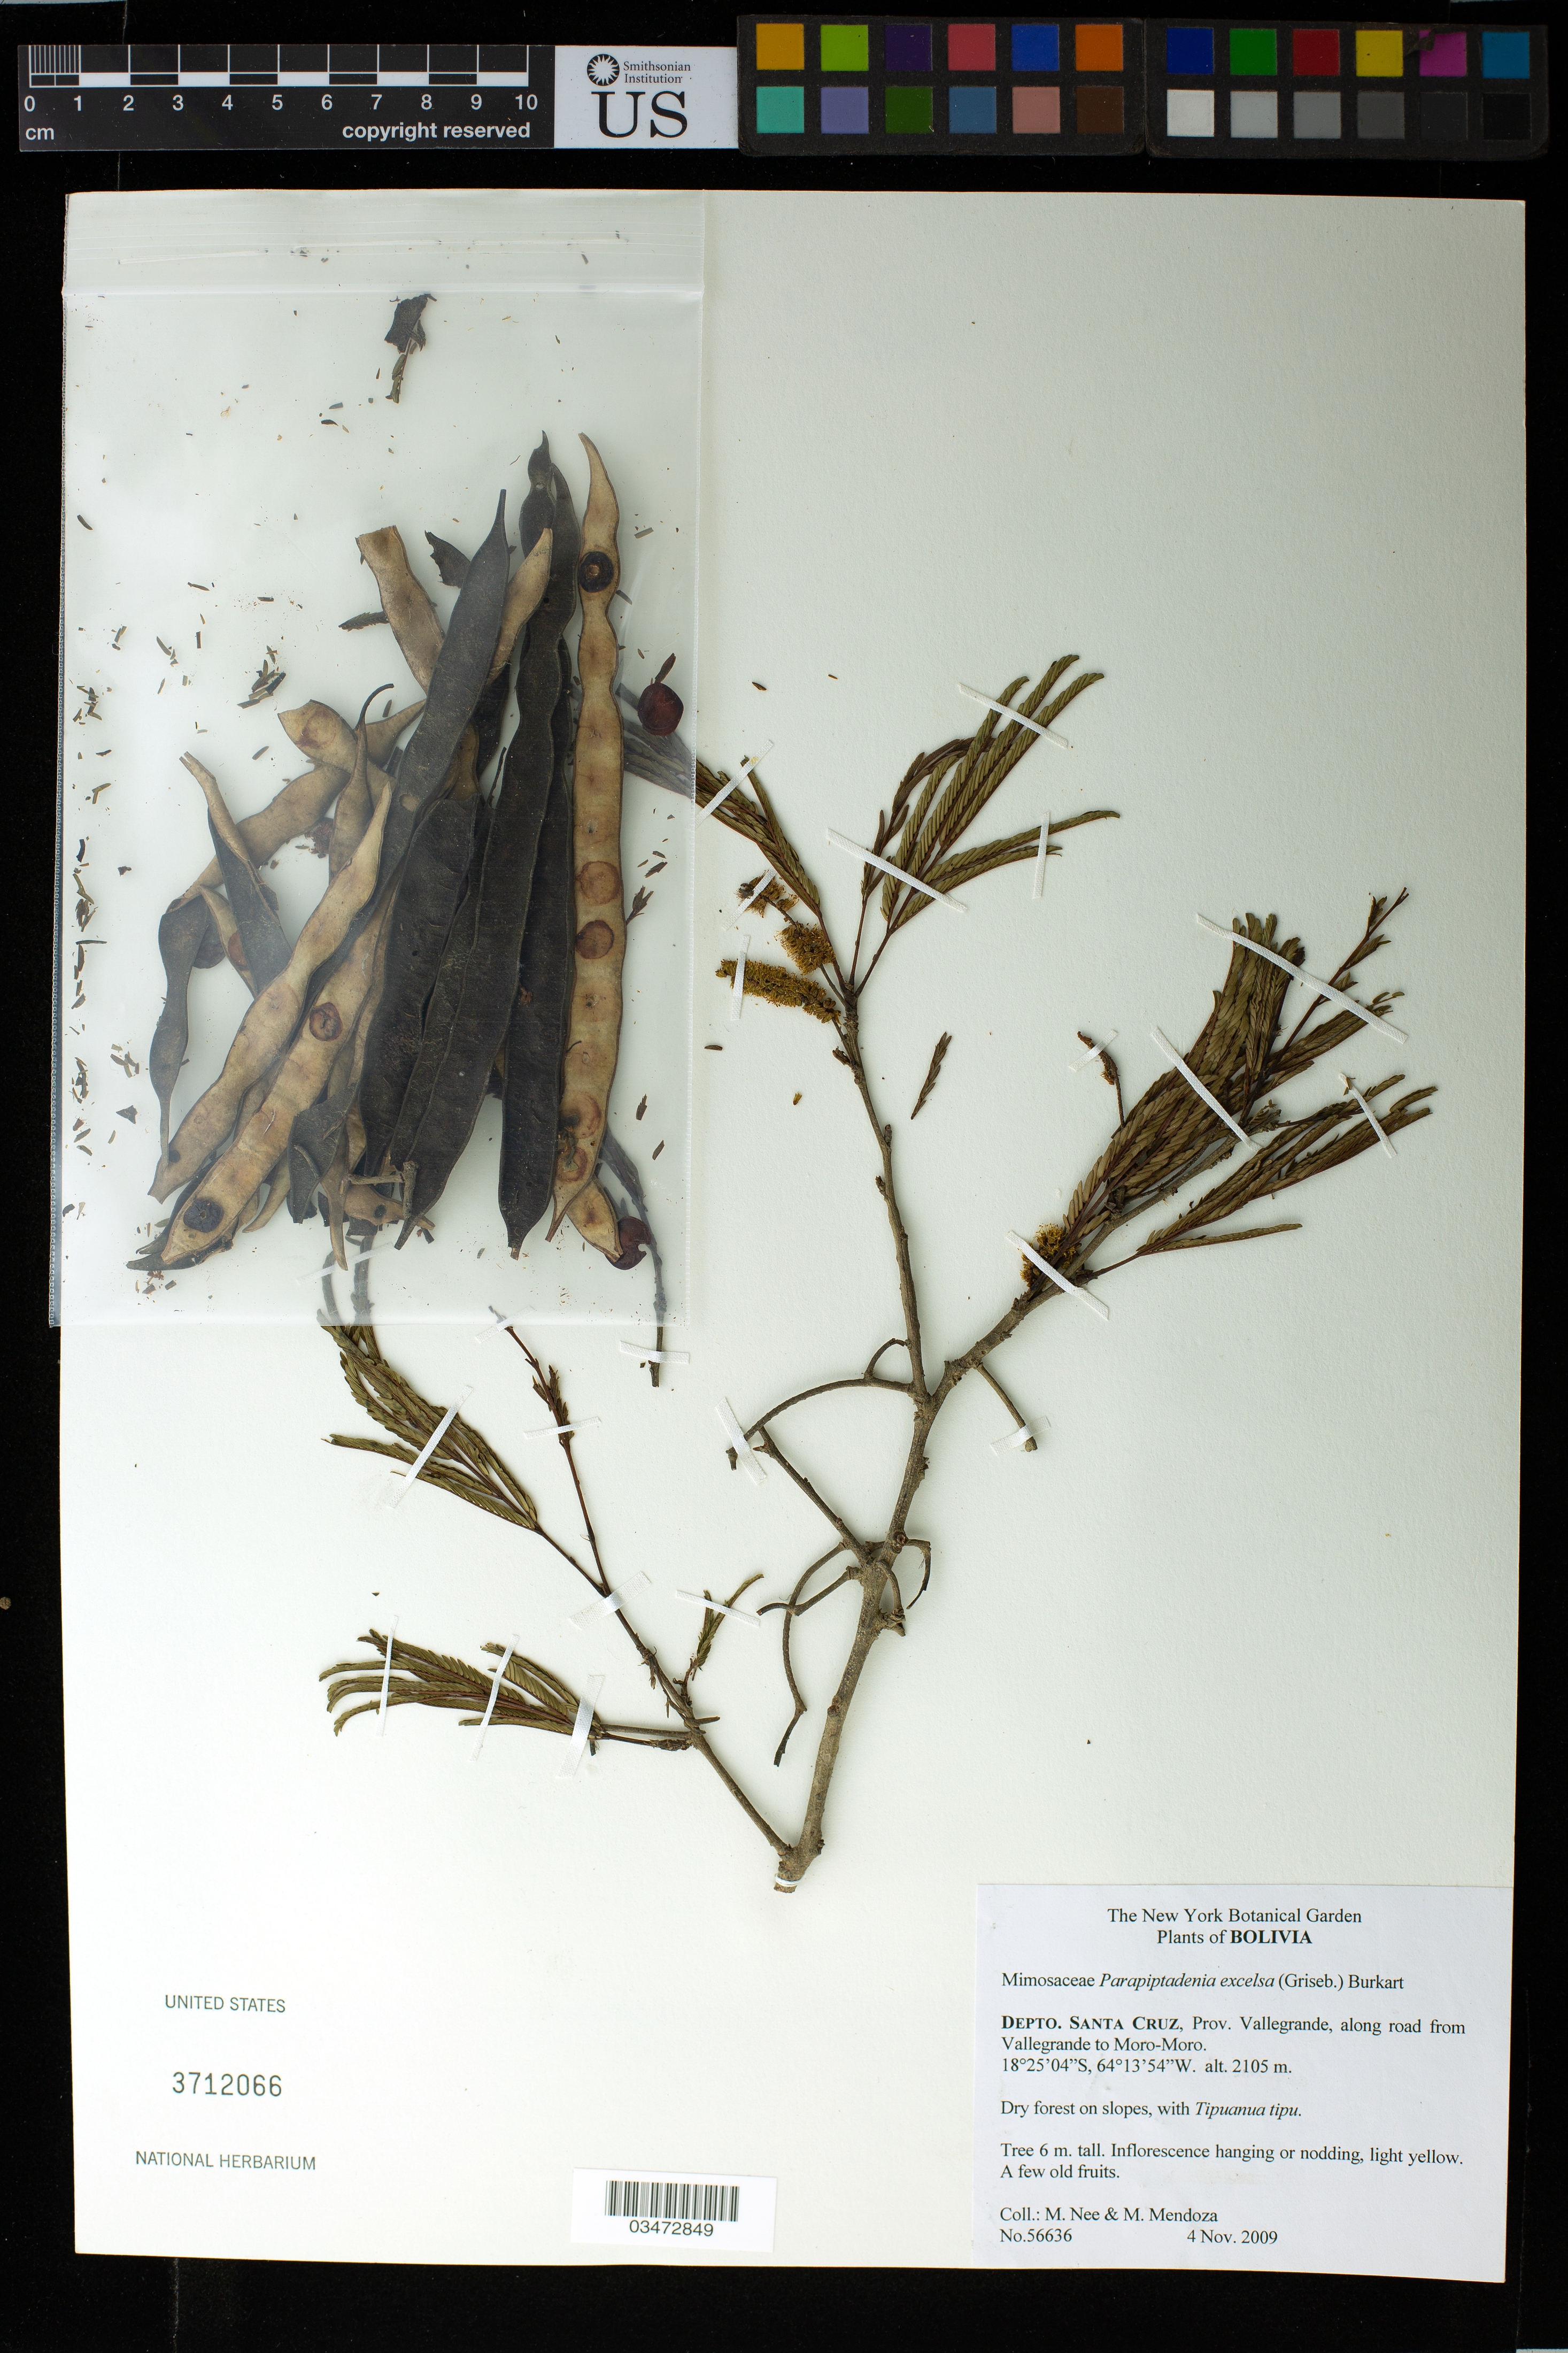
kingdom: Plantae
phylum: Tracheophyta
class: Magnoliopsida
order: Fabales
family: Fabaceae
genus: Parapiptadenia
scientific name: Parapiptadenia excelsa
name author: (Griseb.) Burkart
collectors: M. Nee & M. Mendoza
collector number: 56636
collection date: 2009-11-04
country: Bolivia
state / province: Santa Cruz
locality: Depto. Santa Cruz, Prov. Vallegrande, along road from Vallegrande to Moro-Moro.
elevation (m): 2105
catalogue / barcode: US 3712066